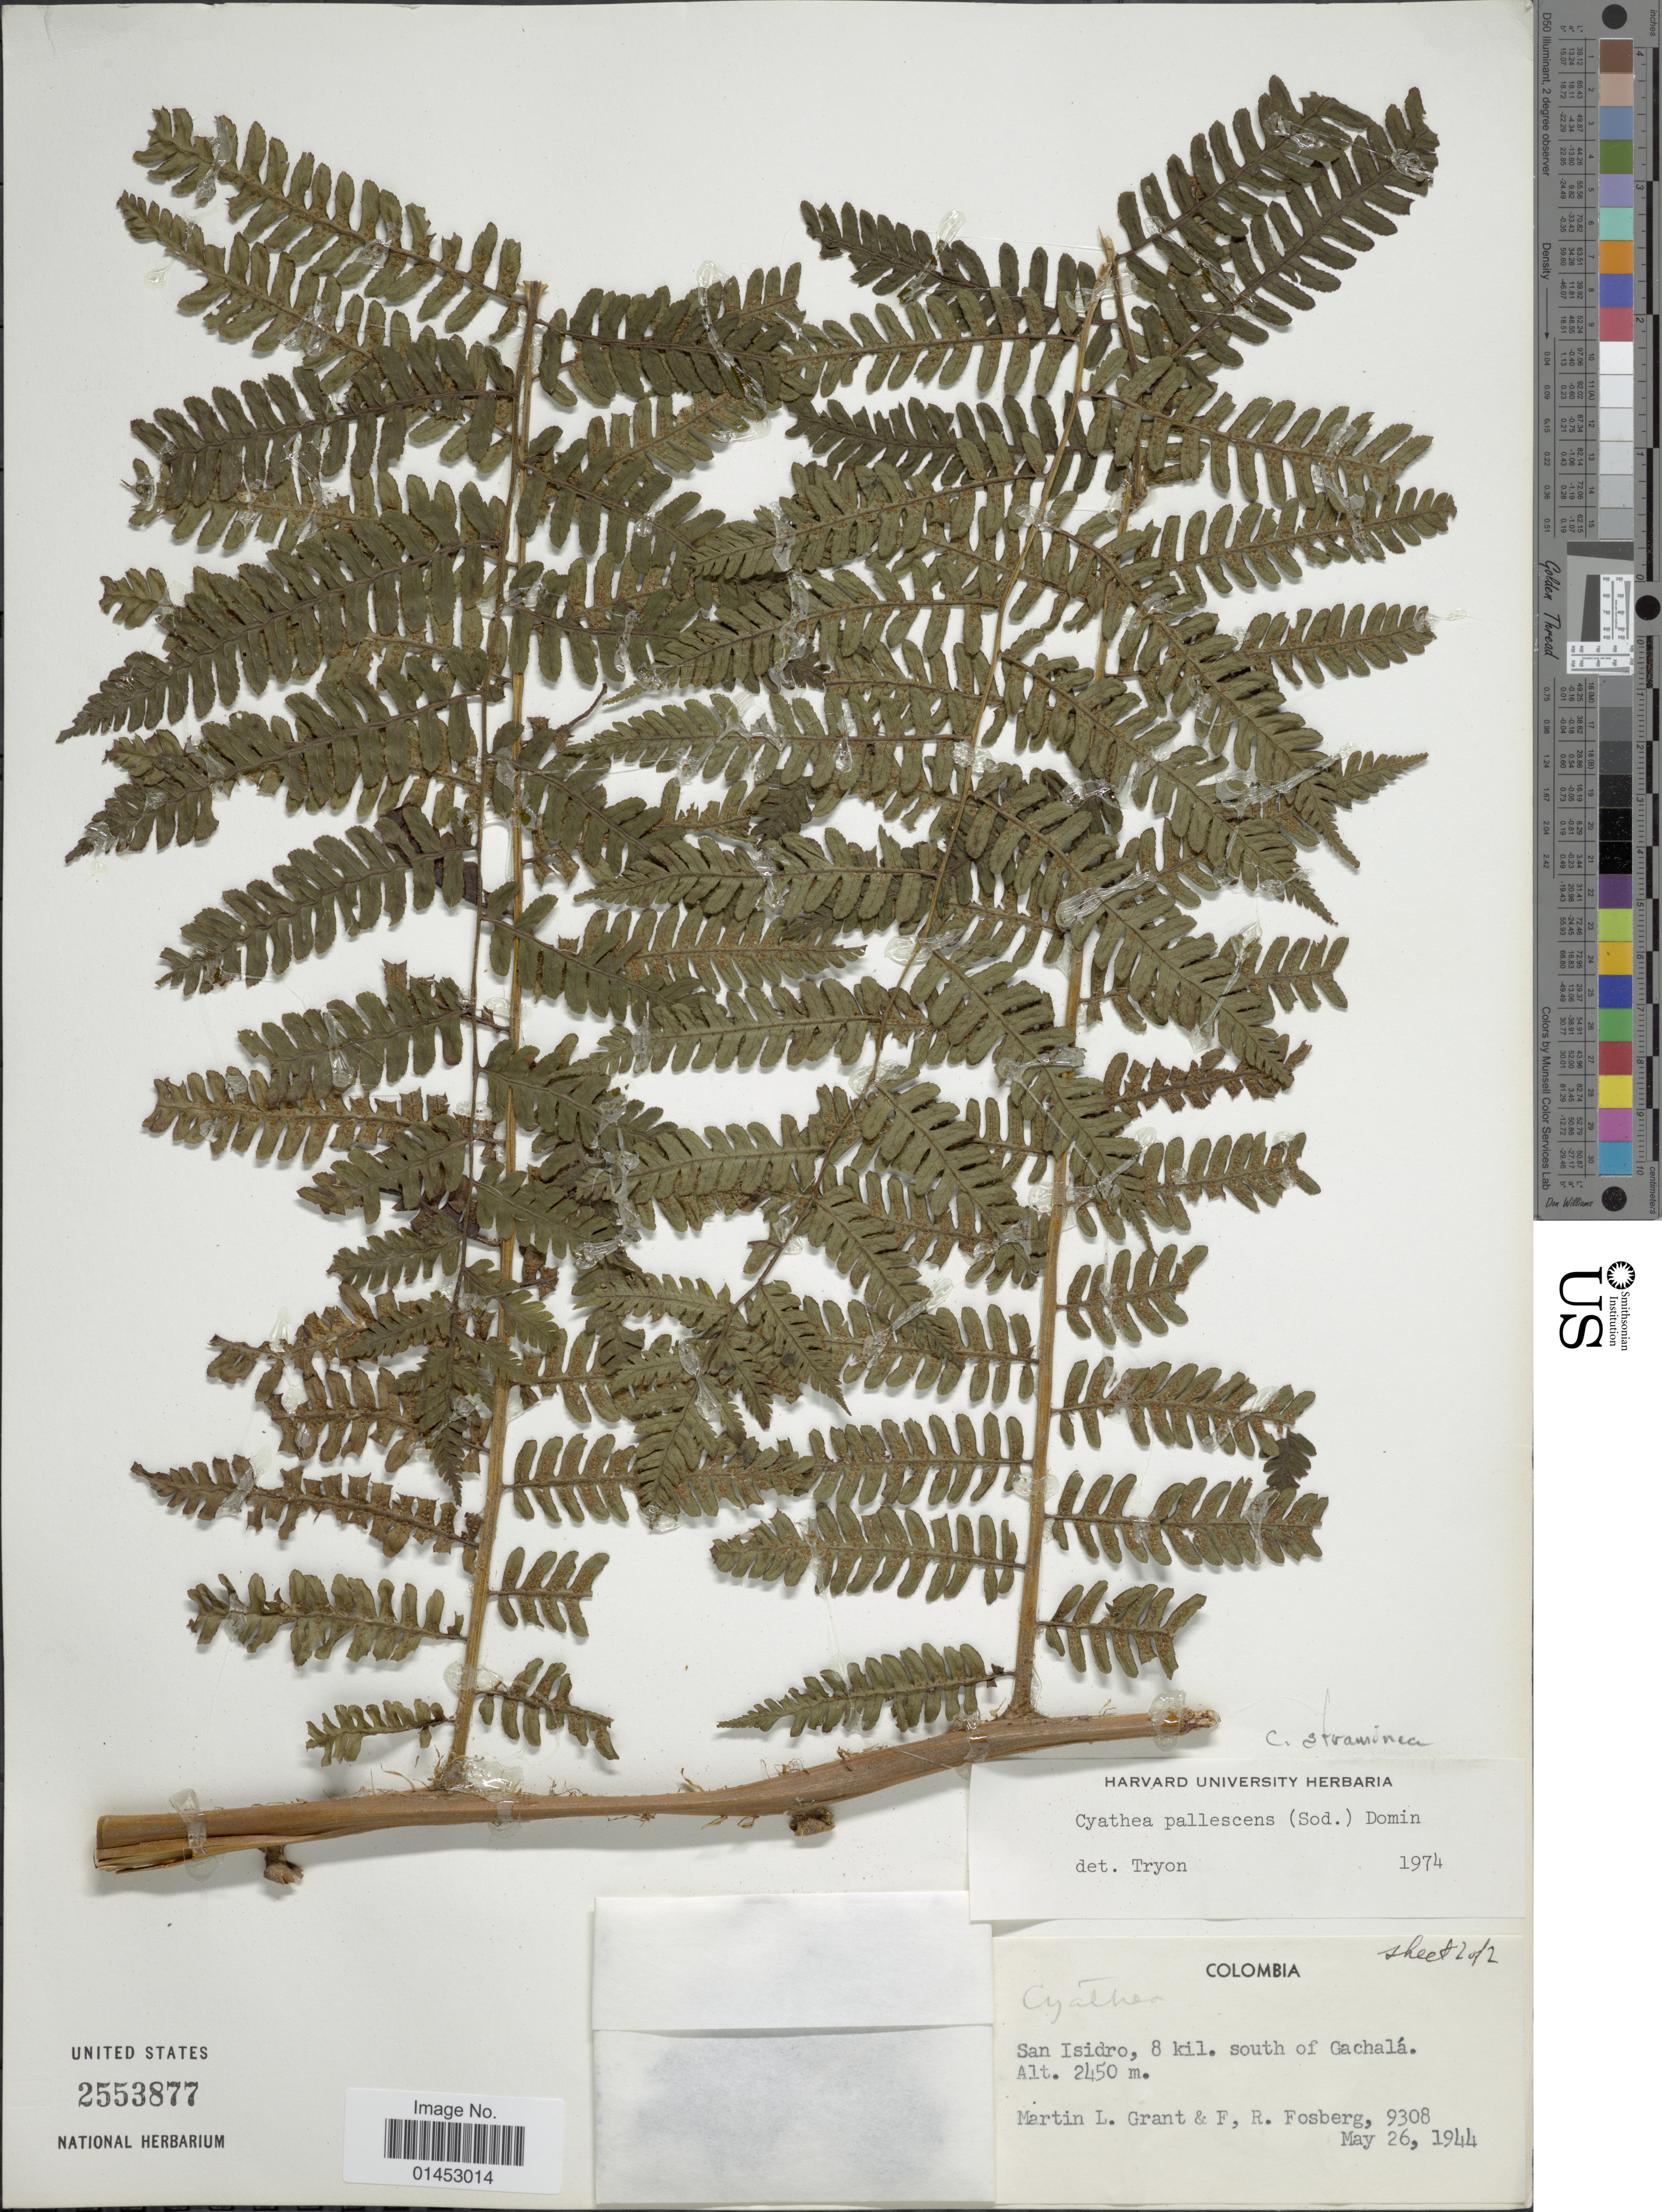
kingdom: Plantae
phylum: Tracheophyta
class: Polypodiopsida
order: Cyatheales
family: Cyatheaceae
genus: Cyathea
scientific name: Cyathea straminea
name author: H. Karst.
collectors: M. L. Grant & F. R. Fosberg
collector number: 9308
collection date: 1944-05-26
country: Colombia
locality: San Isidro, 8 kil. south of Gachalá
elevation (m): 2450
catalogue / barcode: US 2553877